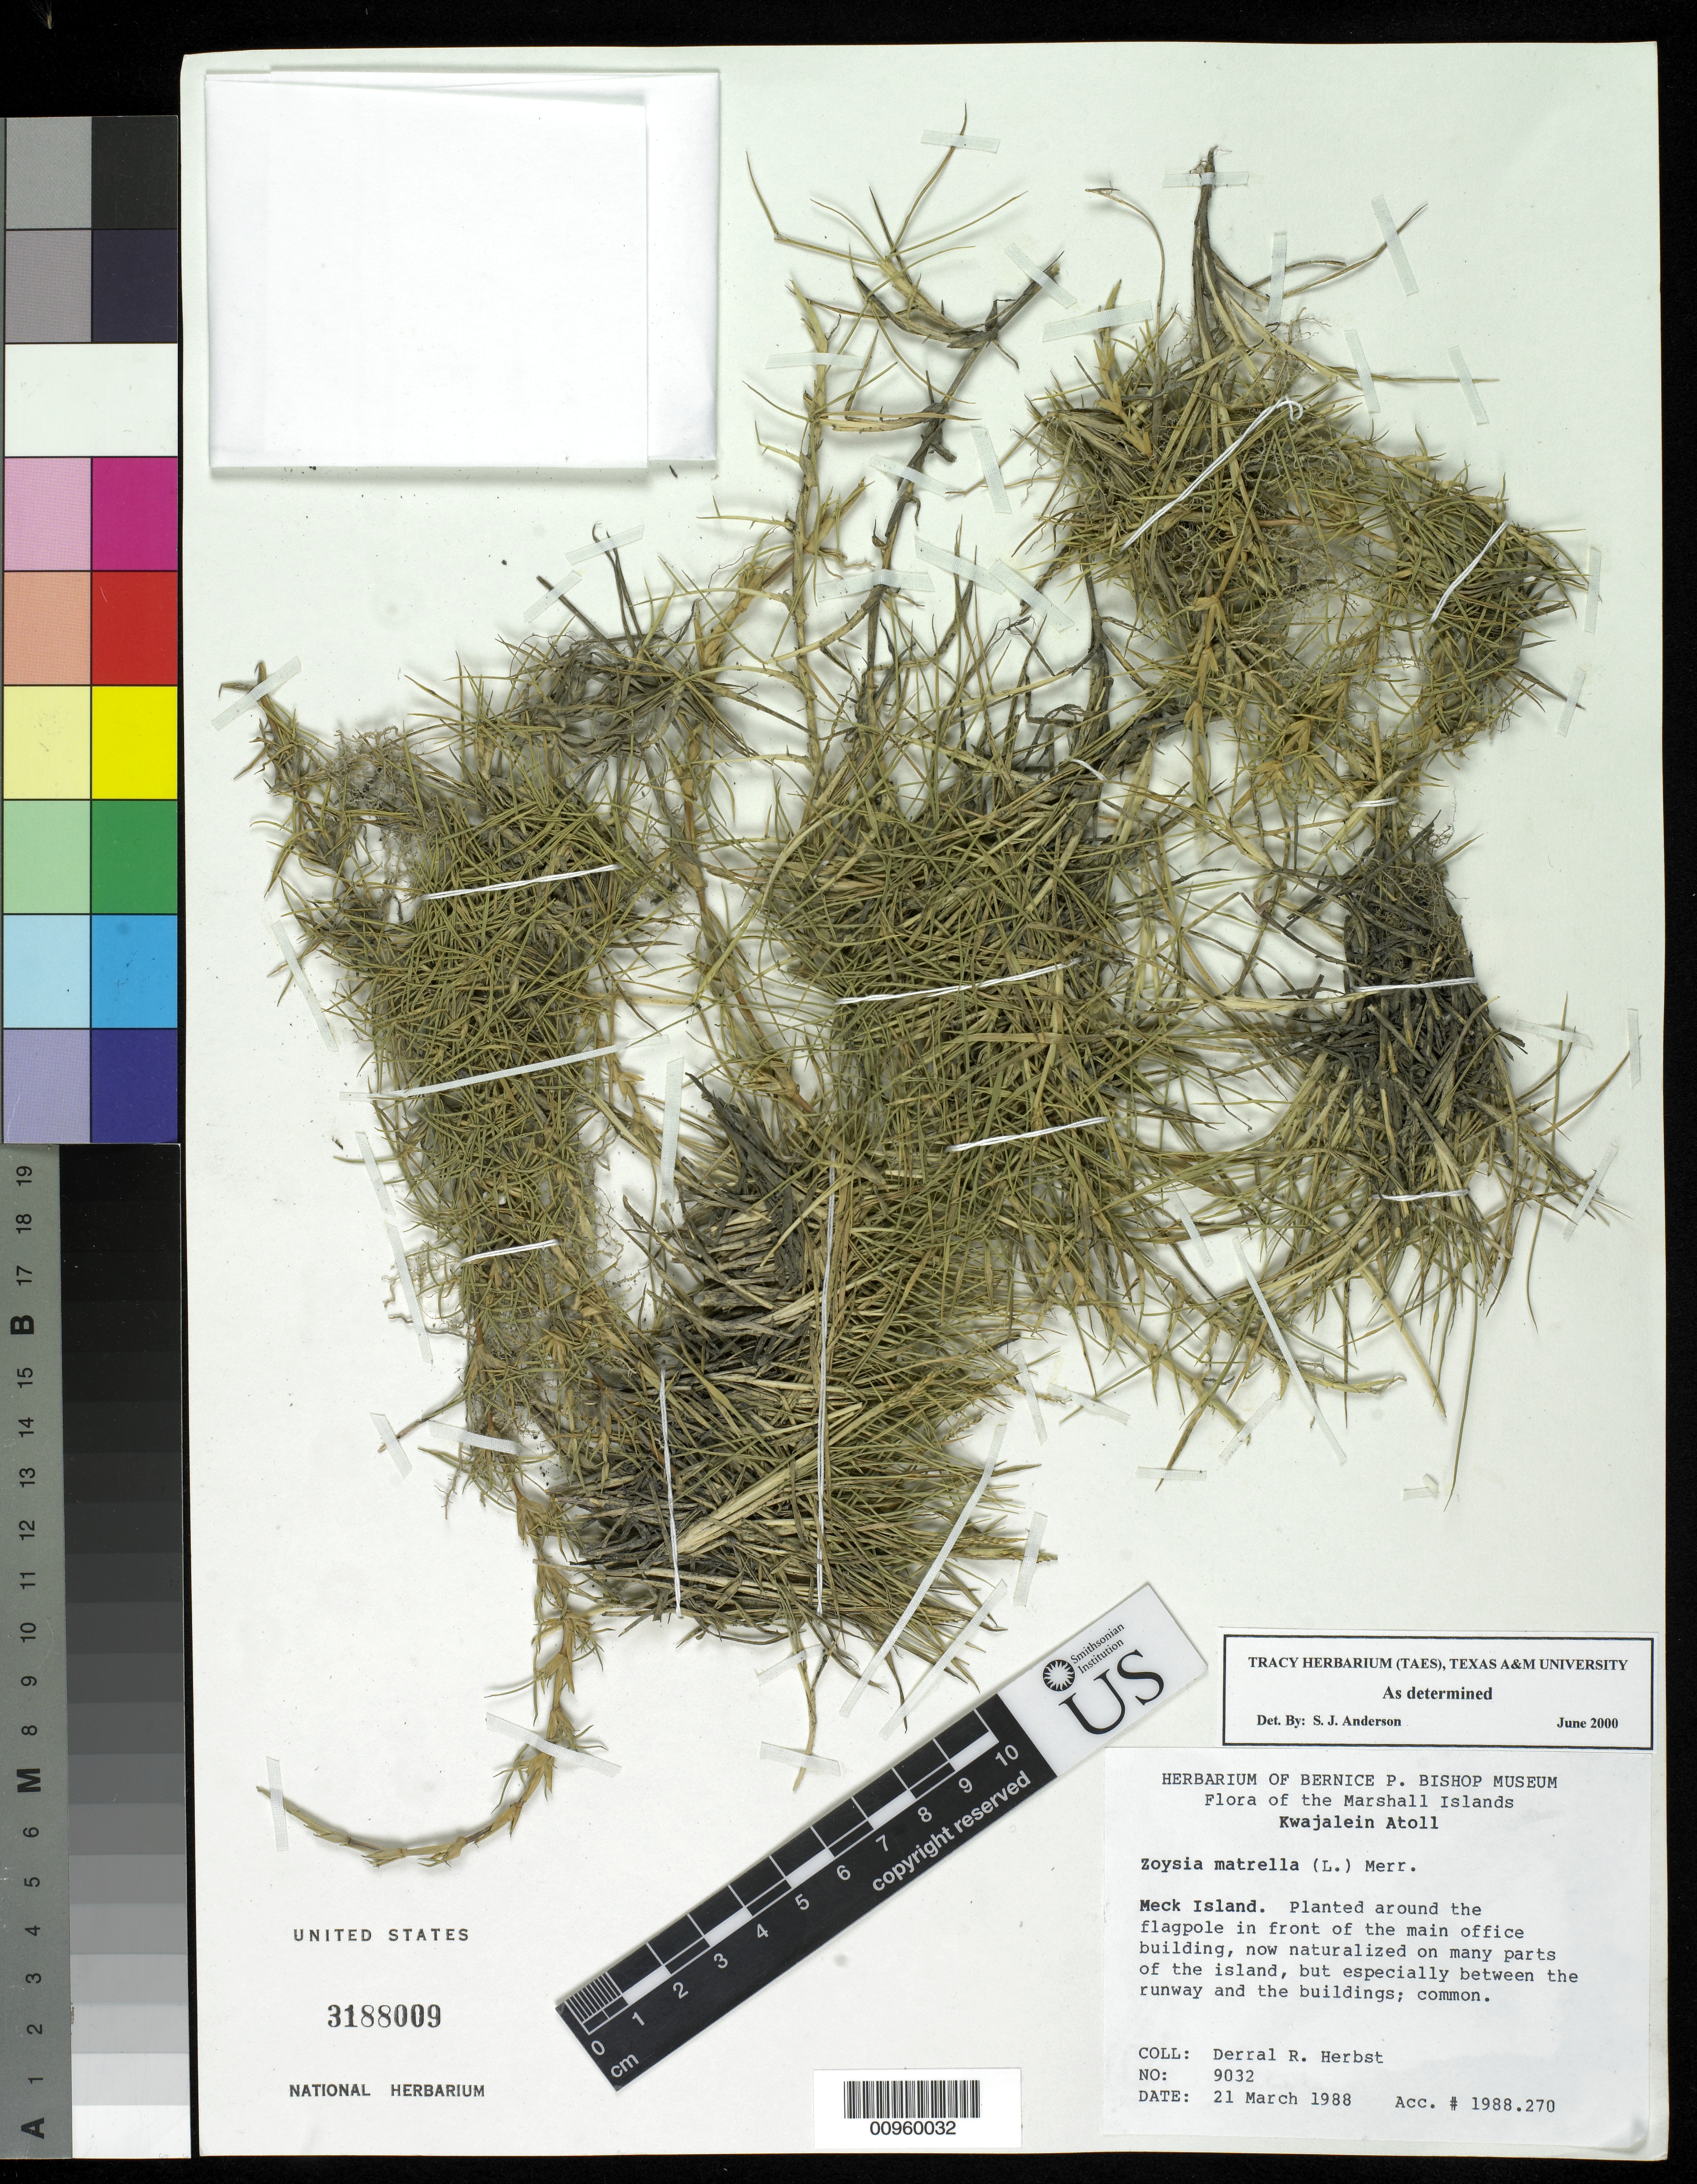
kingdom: Plantae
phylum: Tracheophyta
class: Liliopsida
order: Poales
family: Poaceae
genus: Zoysia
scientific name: Zoysia matrella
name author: (L.) Merr.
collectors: D. R. Herbst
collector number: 9032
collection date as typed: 21 Mar 1988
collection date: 1988-03-21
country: Marshall Islands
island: Kwajelein Atoll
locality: Meck Islet. Planted around the flagpole in front of the main office building, now naturalized on many parts of the island, but especially between the runway and the buildings.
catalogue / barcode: US 3188009